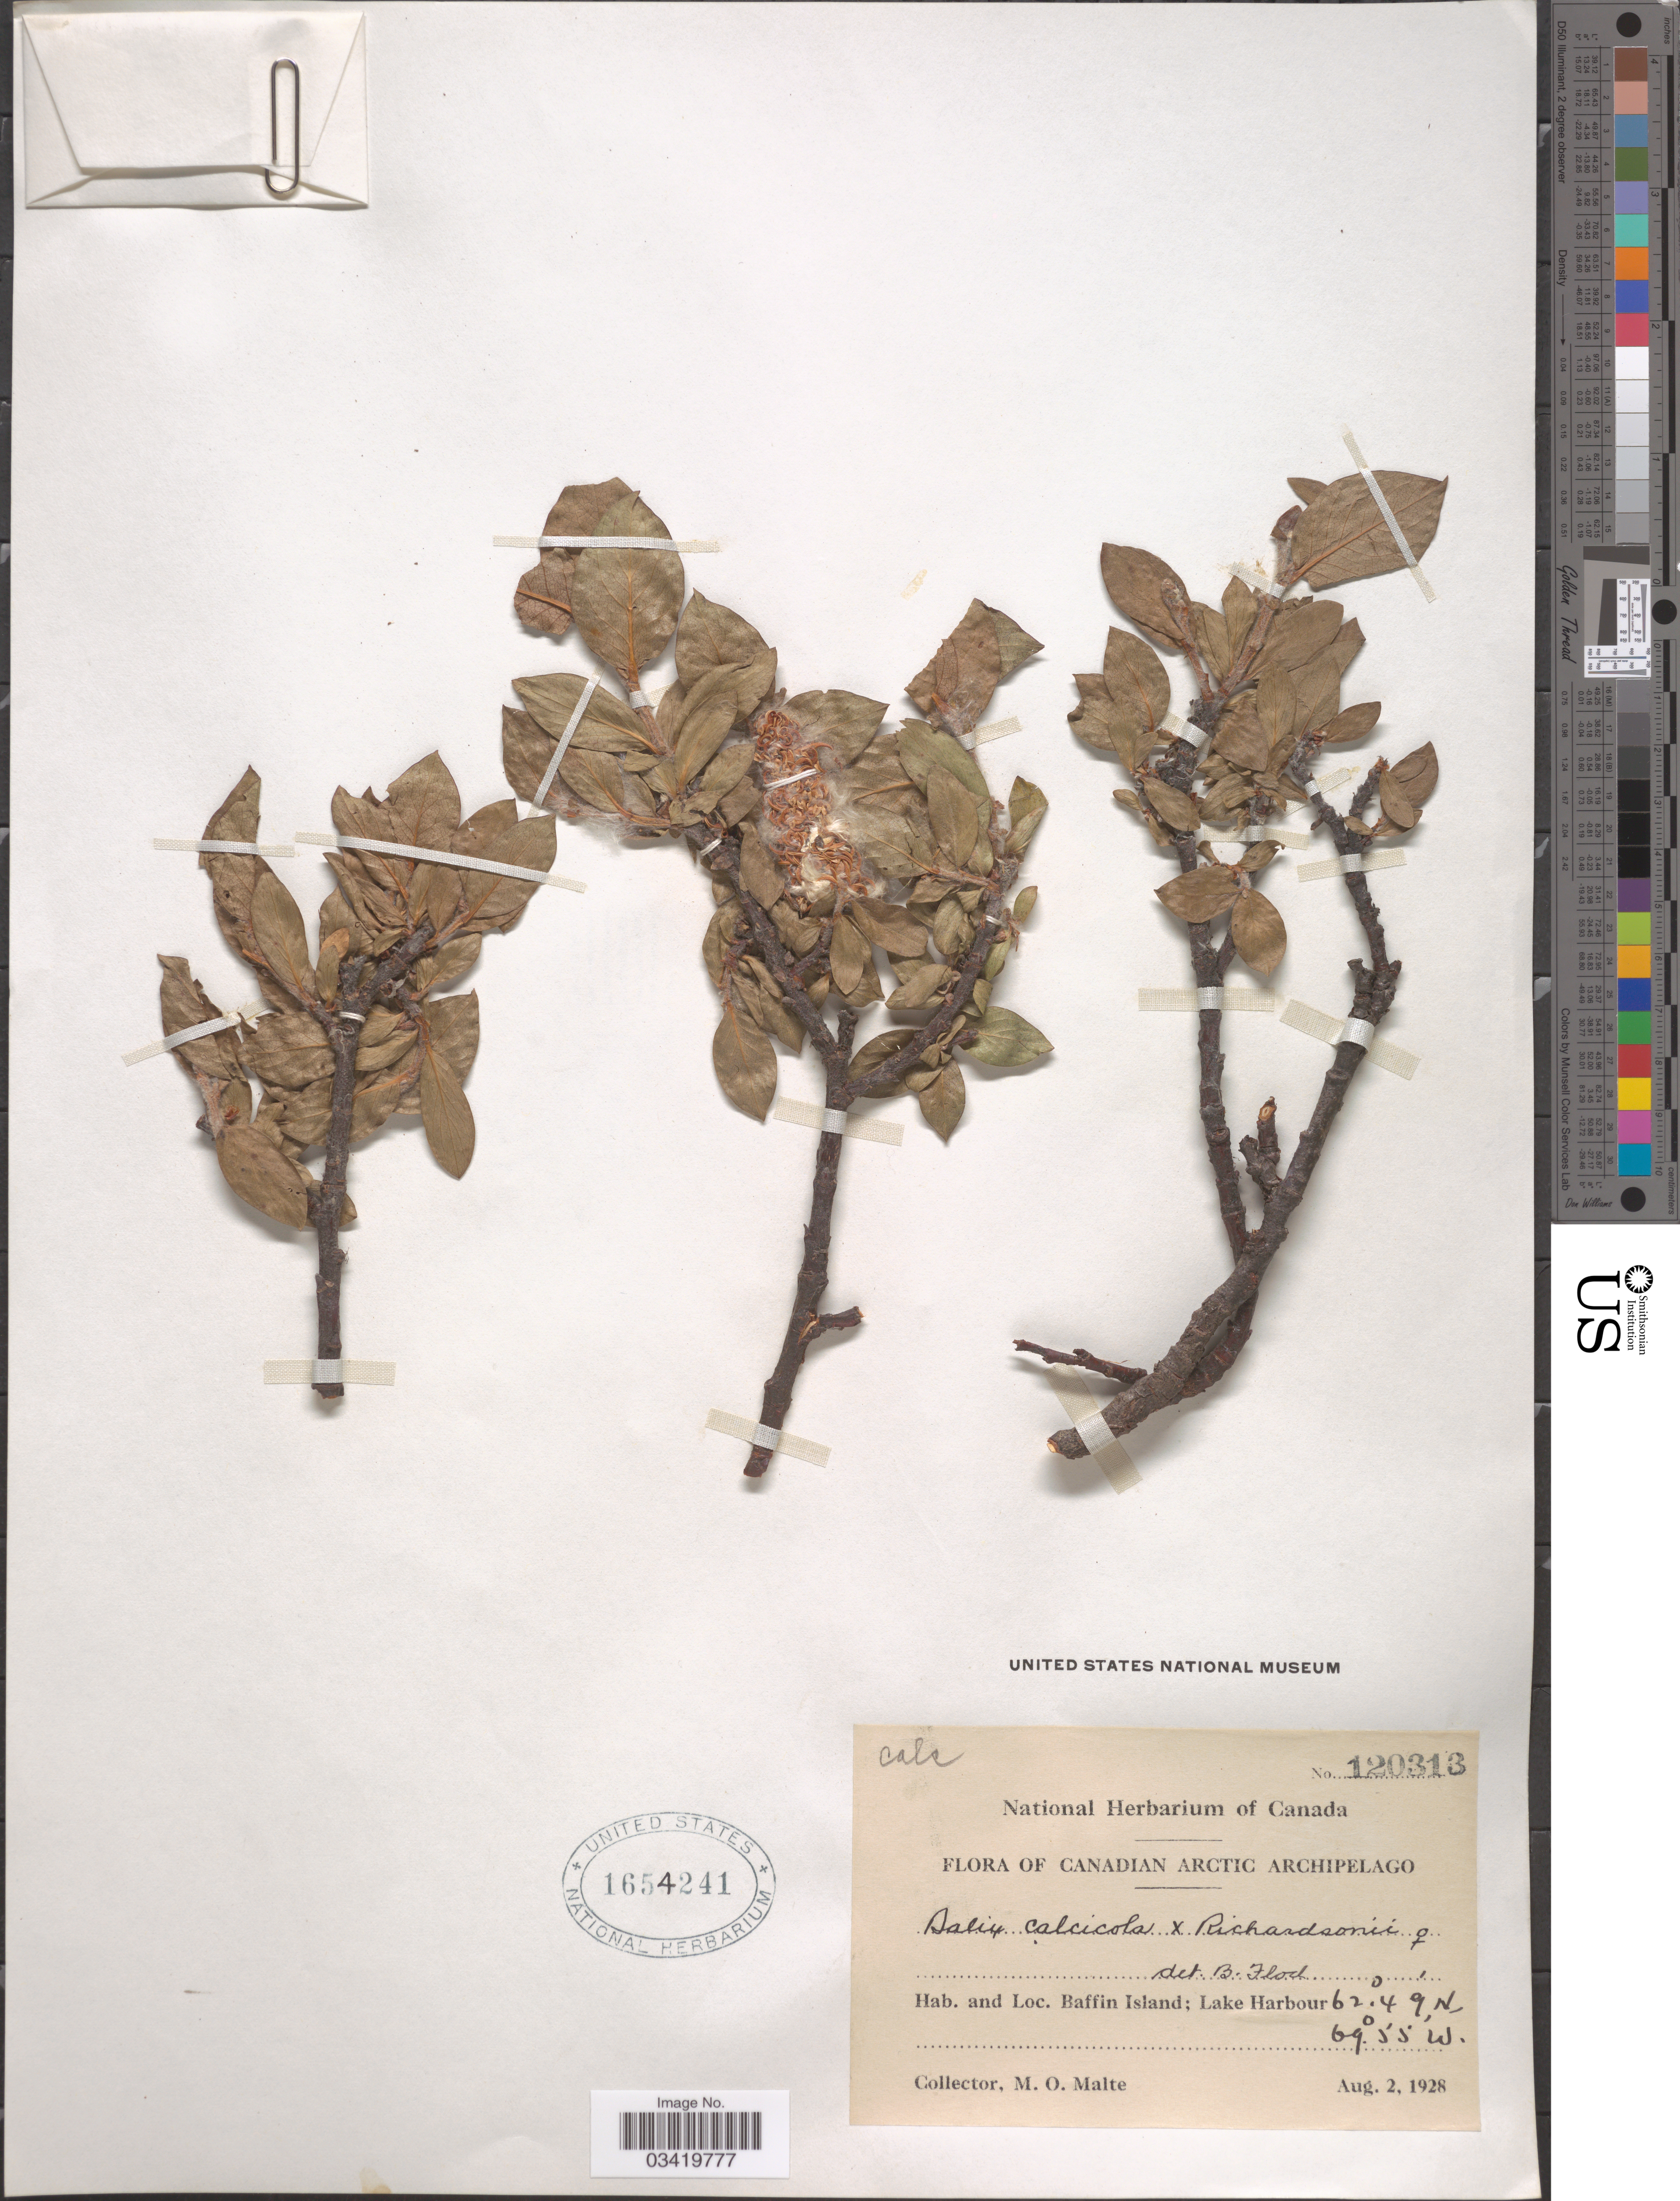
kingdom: Plantae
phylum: Tracheophyta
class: Magnoliopsida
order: Malpighiales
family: Salicaceae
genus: Salix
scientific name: Salix calcicola x S. richardsonii Hook.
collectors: M. O. Malte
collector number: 120313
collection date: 1928-08-02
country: Canada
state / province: Nunavut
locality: Canadian Arctic Archipelago. Baffin Island; Lake Harbour.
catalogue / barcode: US 1654241